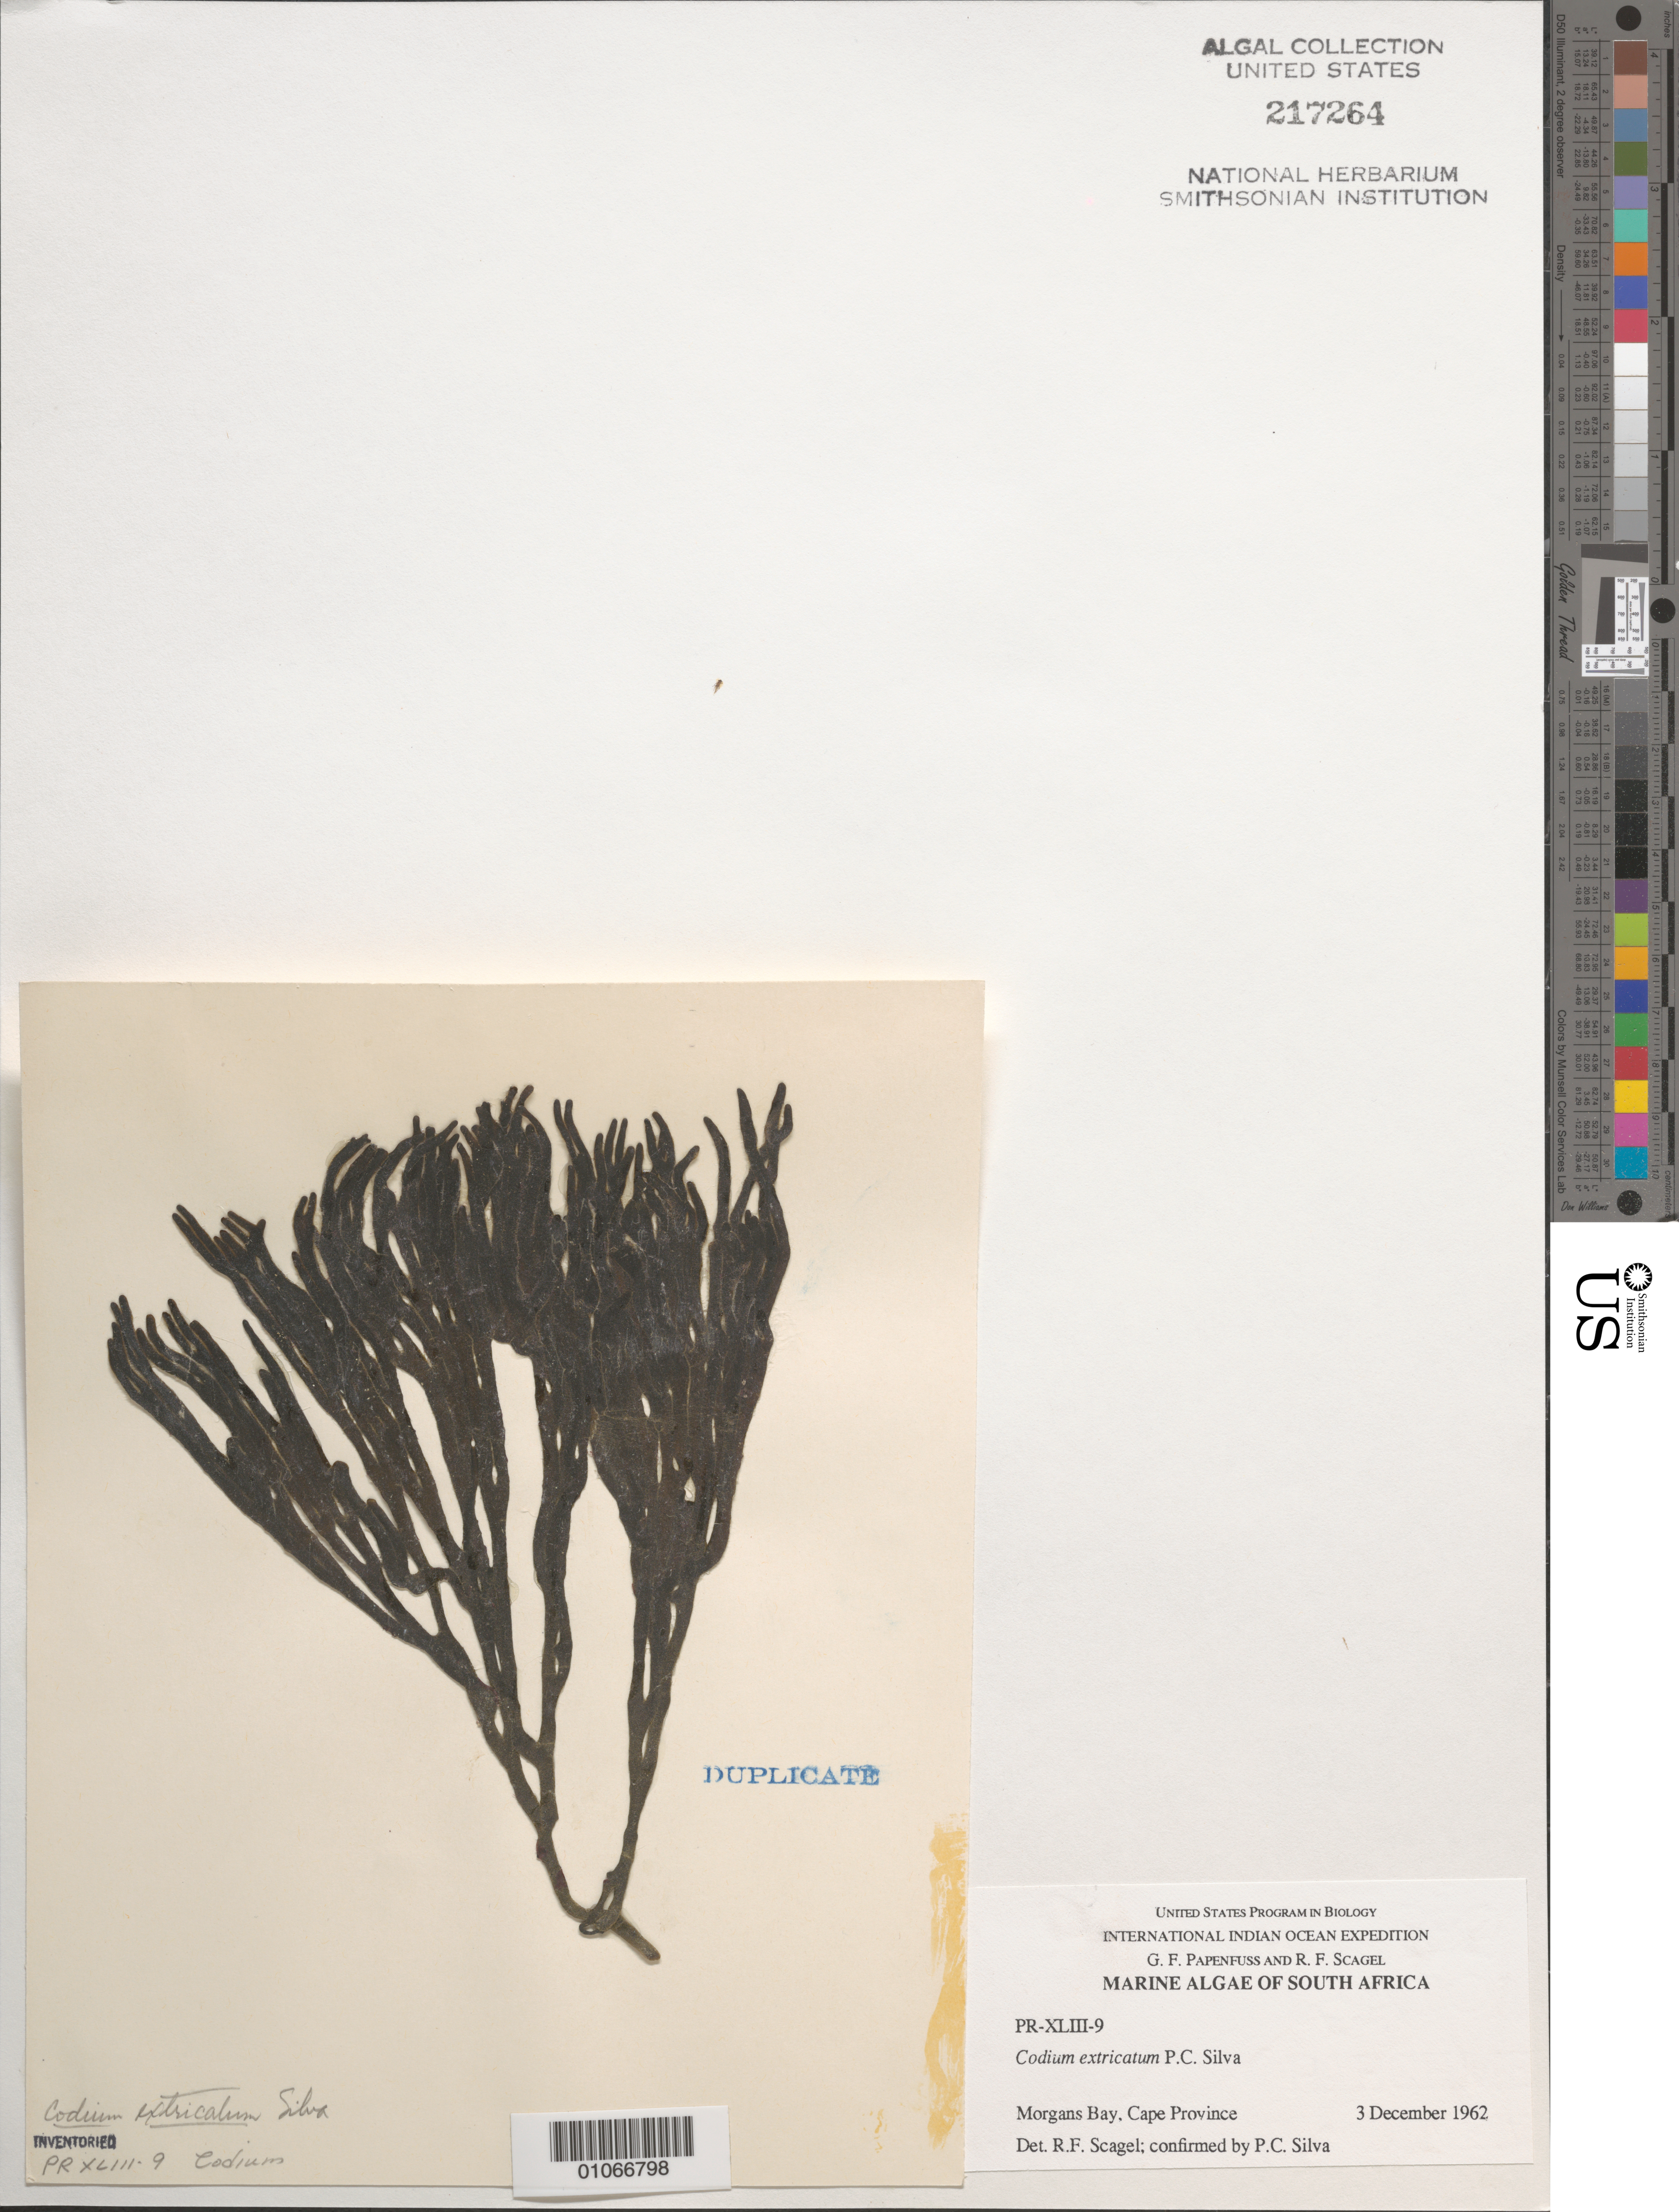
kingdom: Plantae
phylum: Chlorophyta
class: Ulvophyceae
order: Bryopsidales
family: Codiaceae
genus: Codium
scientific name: Codium extricatum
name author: P.C. Silva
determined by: Scagel, R. F.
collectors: G. Papenfuss & R. F. Scagel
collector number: PR-XLIII-9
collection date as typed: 03 Dec 1962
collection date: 1962-12-03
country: South Africa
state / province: Eastern Cape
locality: Morgans Bay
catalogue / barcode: US 217264